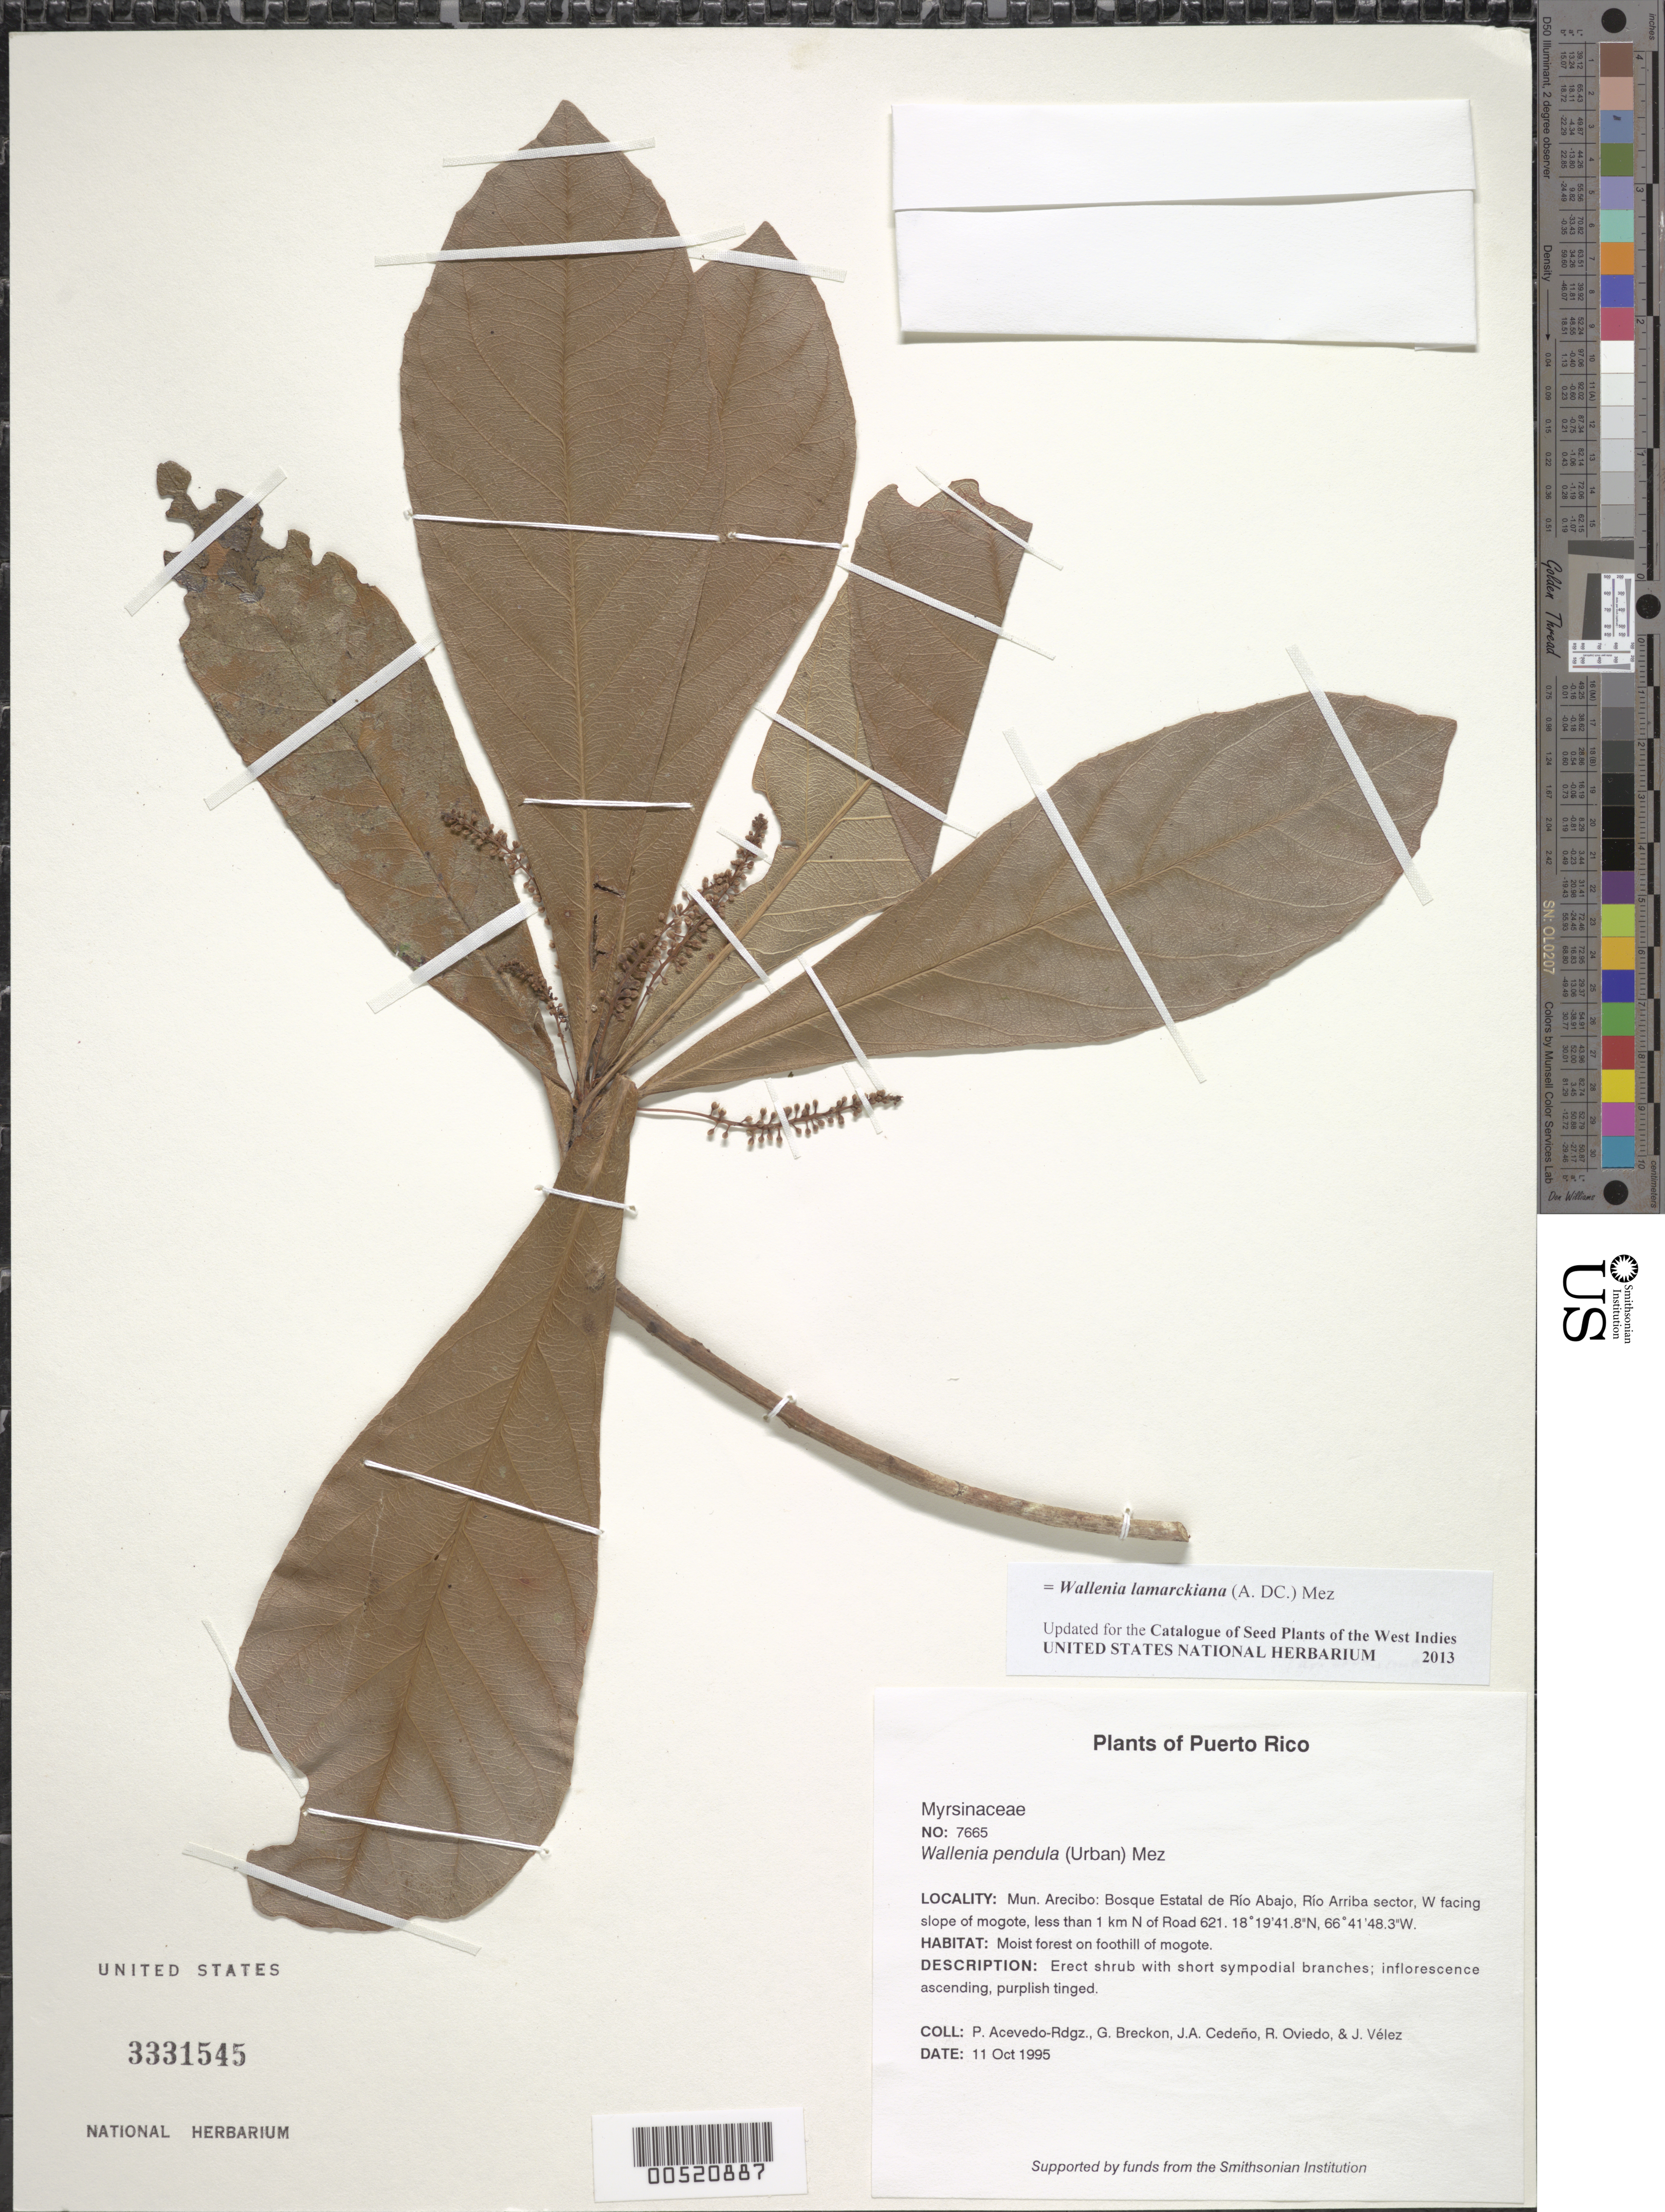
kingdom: Plantae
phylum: Tracheophyta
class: Magnoliopsida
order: Ericales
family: Primulaceae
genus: Wallenia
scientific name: Wallenia lamarckiana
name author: (A. DC.) Mez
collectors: P. Acevedo-Rodr., G. J. Breckon, J. A. Cedeño M., R. Oviedo & J. Vélez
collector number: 7665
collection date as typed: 11 Oct 1995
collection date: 1995-10-11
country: Puerto Rico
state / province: Arecibo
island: Puerto Rico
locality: Arecibo; Bosque de Río Abajo, Río Arriba sector, W facing slope of mogote, less than 1 km N of Road 621.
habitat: Moist forest on foothill of mogote.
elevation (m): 300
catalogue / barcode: US 3331545